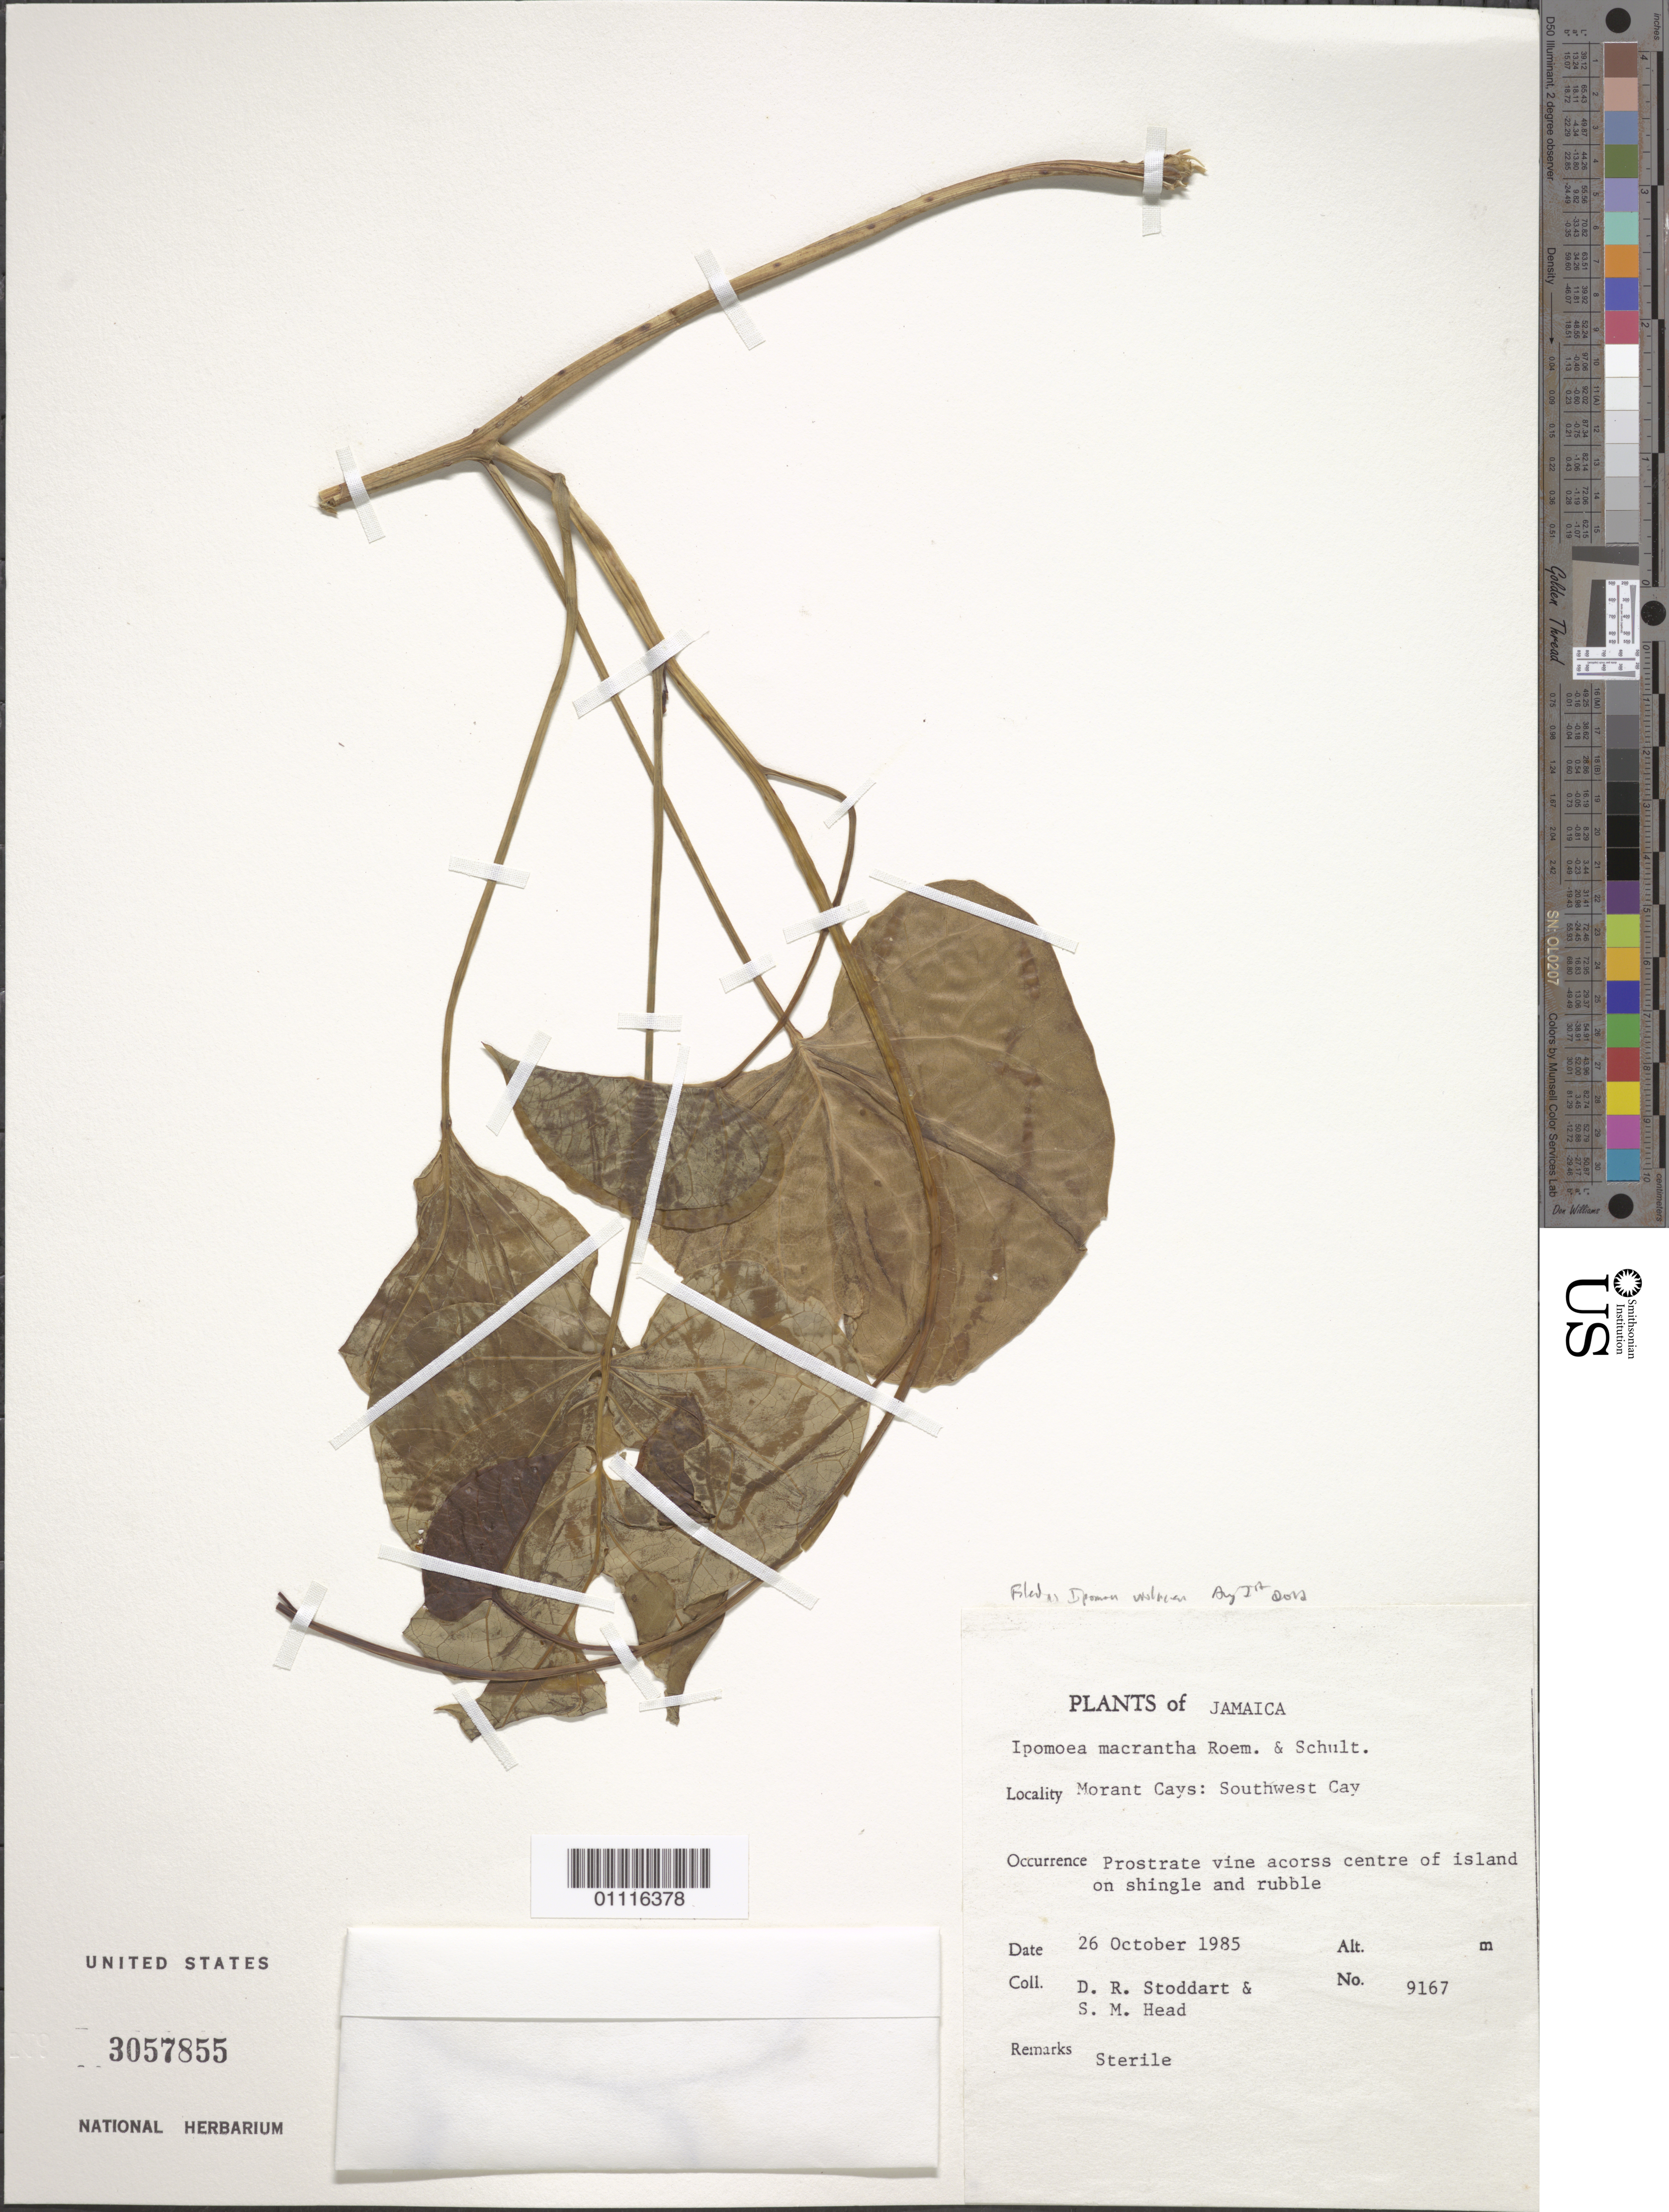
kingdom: Plantae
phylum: Tracheophyta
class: Magnoliopsida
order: Solanales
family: Convolvulaceae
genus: Ipomoea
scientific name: Ipomoea violacea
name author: L.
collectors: D. R. Stoddart & S. Head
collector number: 9167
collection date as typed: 26 Oct 1985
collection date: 1985-10-26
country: Jamaica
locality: Morant Cays: SW Cay. Prostrate vine across centre of island on shingle and rubble.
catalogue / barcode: US 3057855